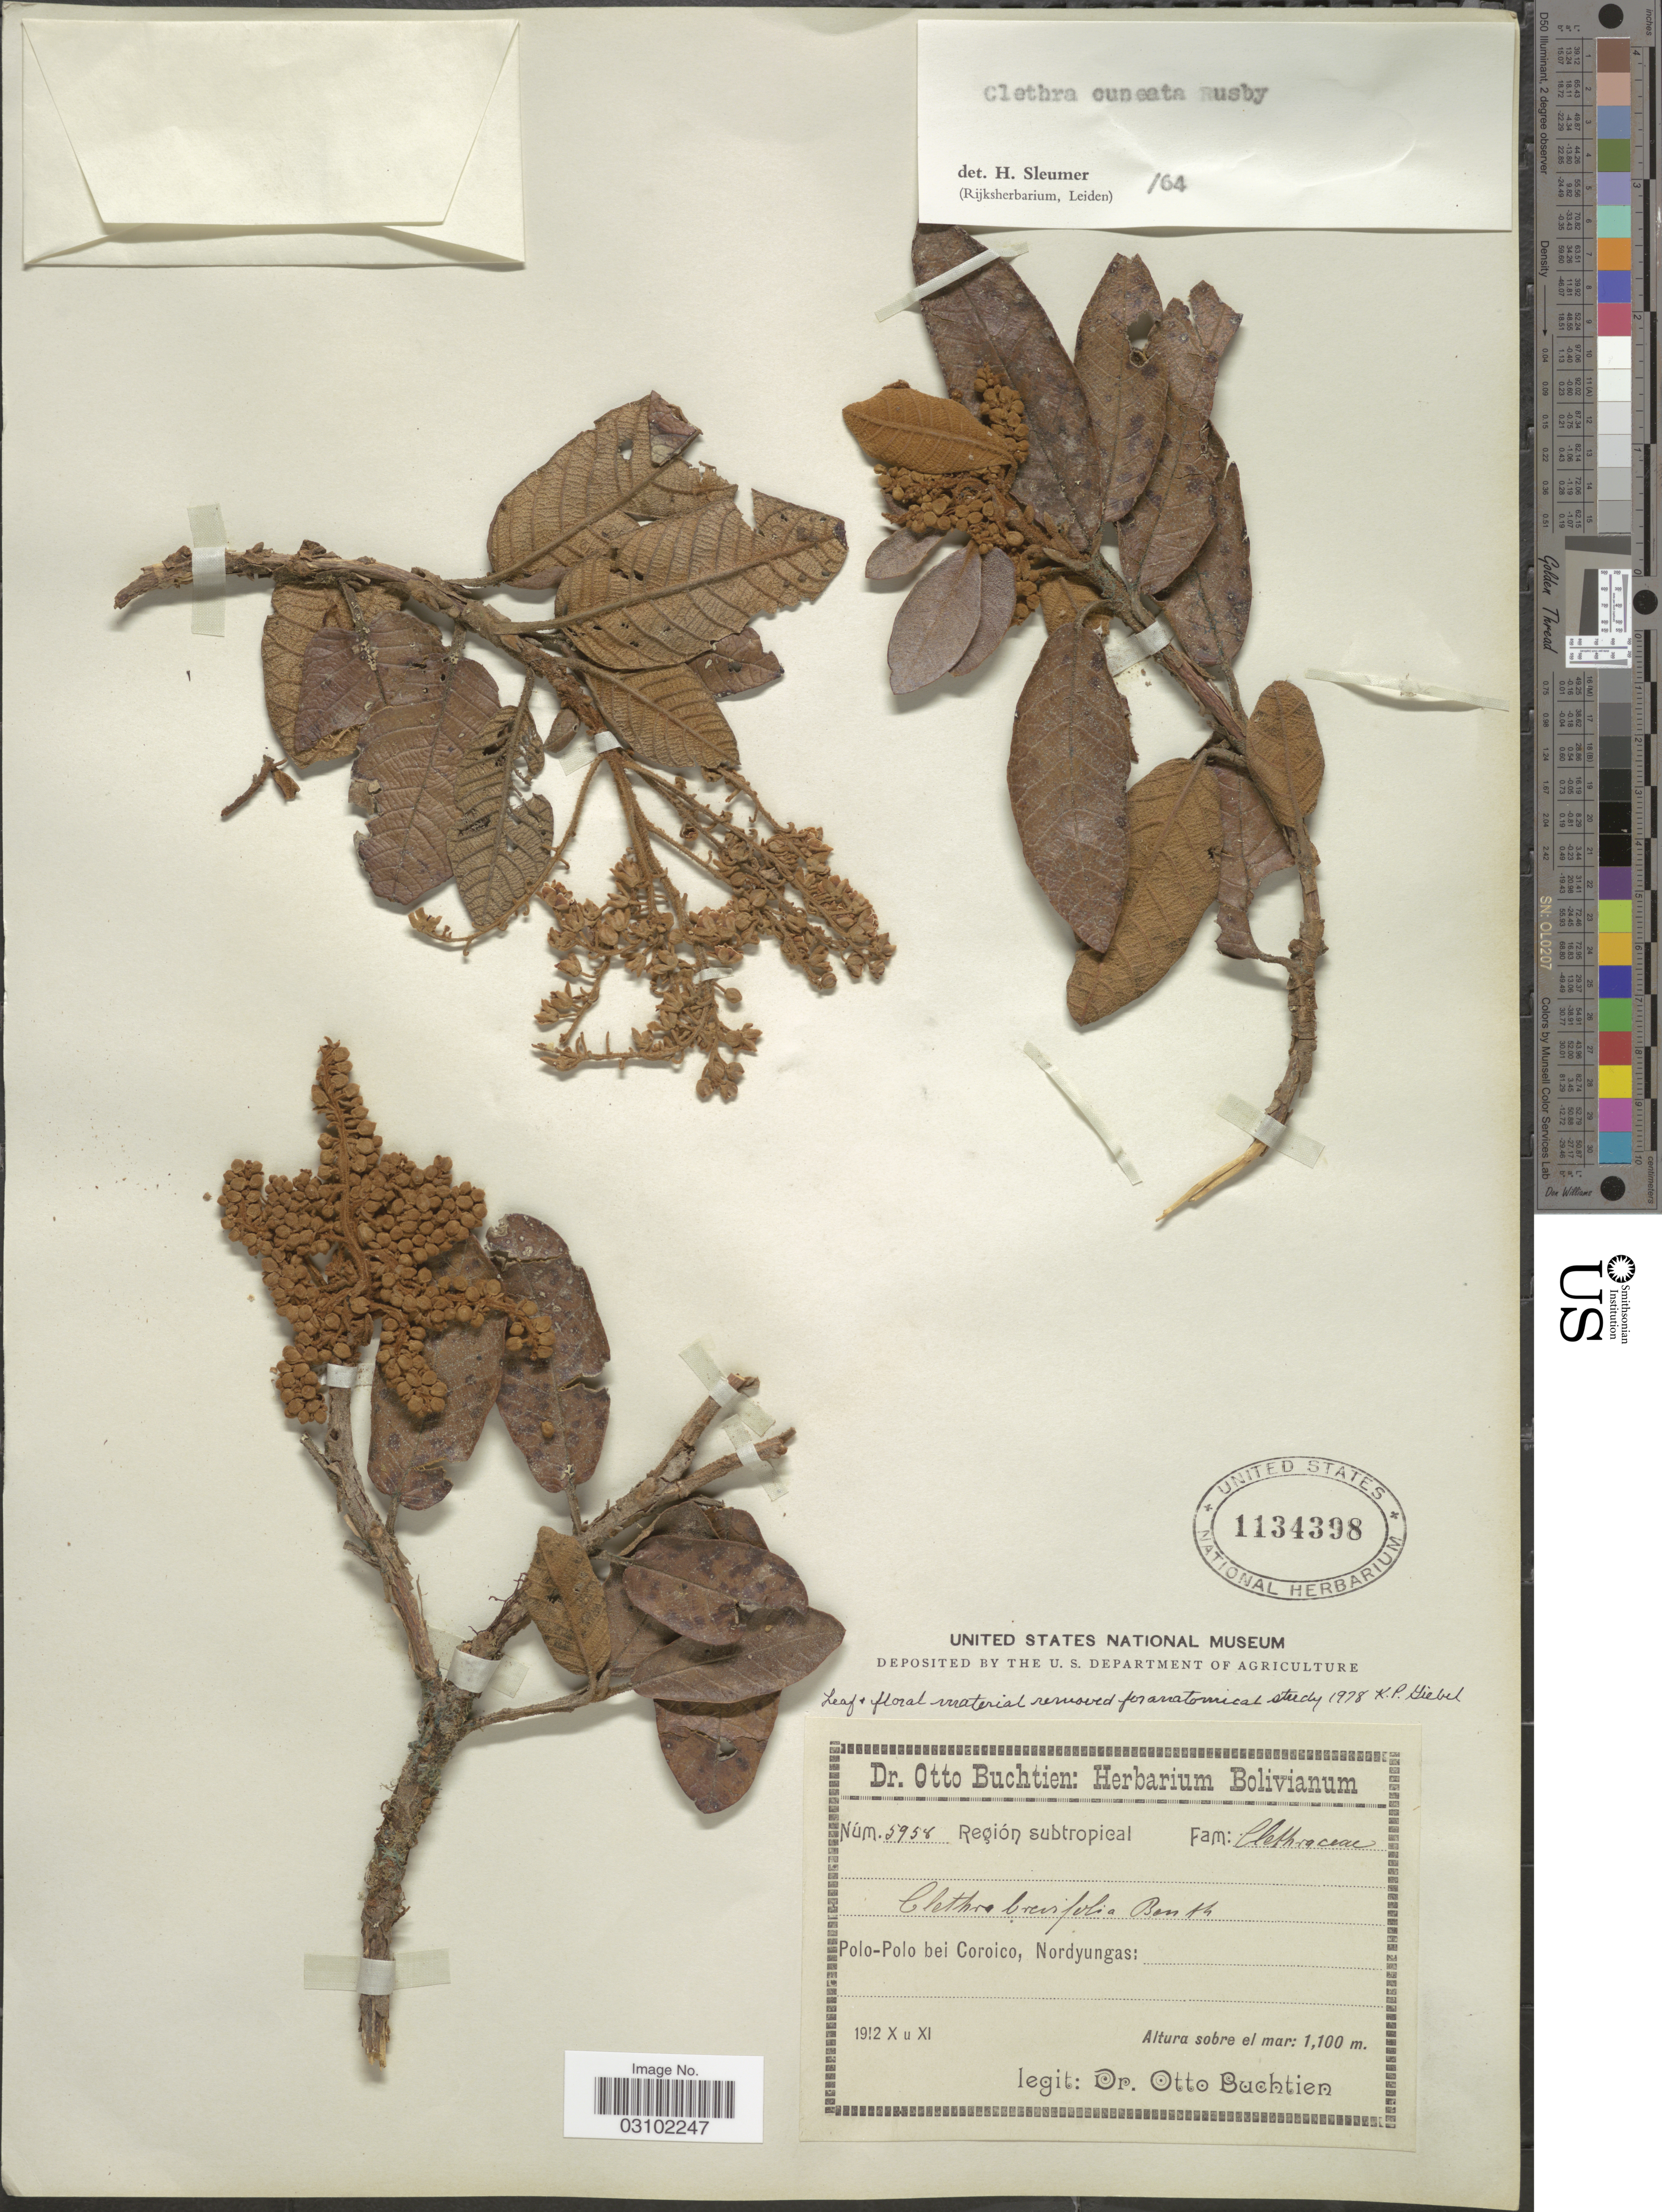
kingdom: Plantae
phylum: Tracheophyta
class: Magnoliopsida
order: Ericales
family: Clethraceae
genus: Clethra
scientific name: Clethra cuneata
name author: Rusby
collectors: O. Buchtien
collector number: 5956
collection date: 1912-10/1912-11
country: Bolivia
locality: Región subtropical, Polo-Polo bei Coroico, Nordyungas.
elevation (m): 1100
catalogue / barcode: US 1134398